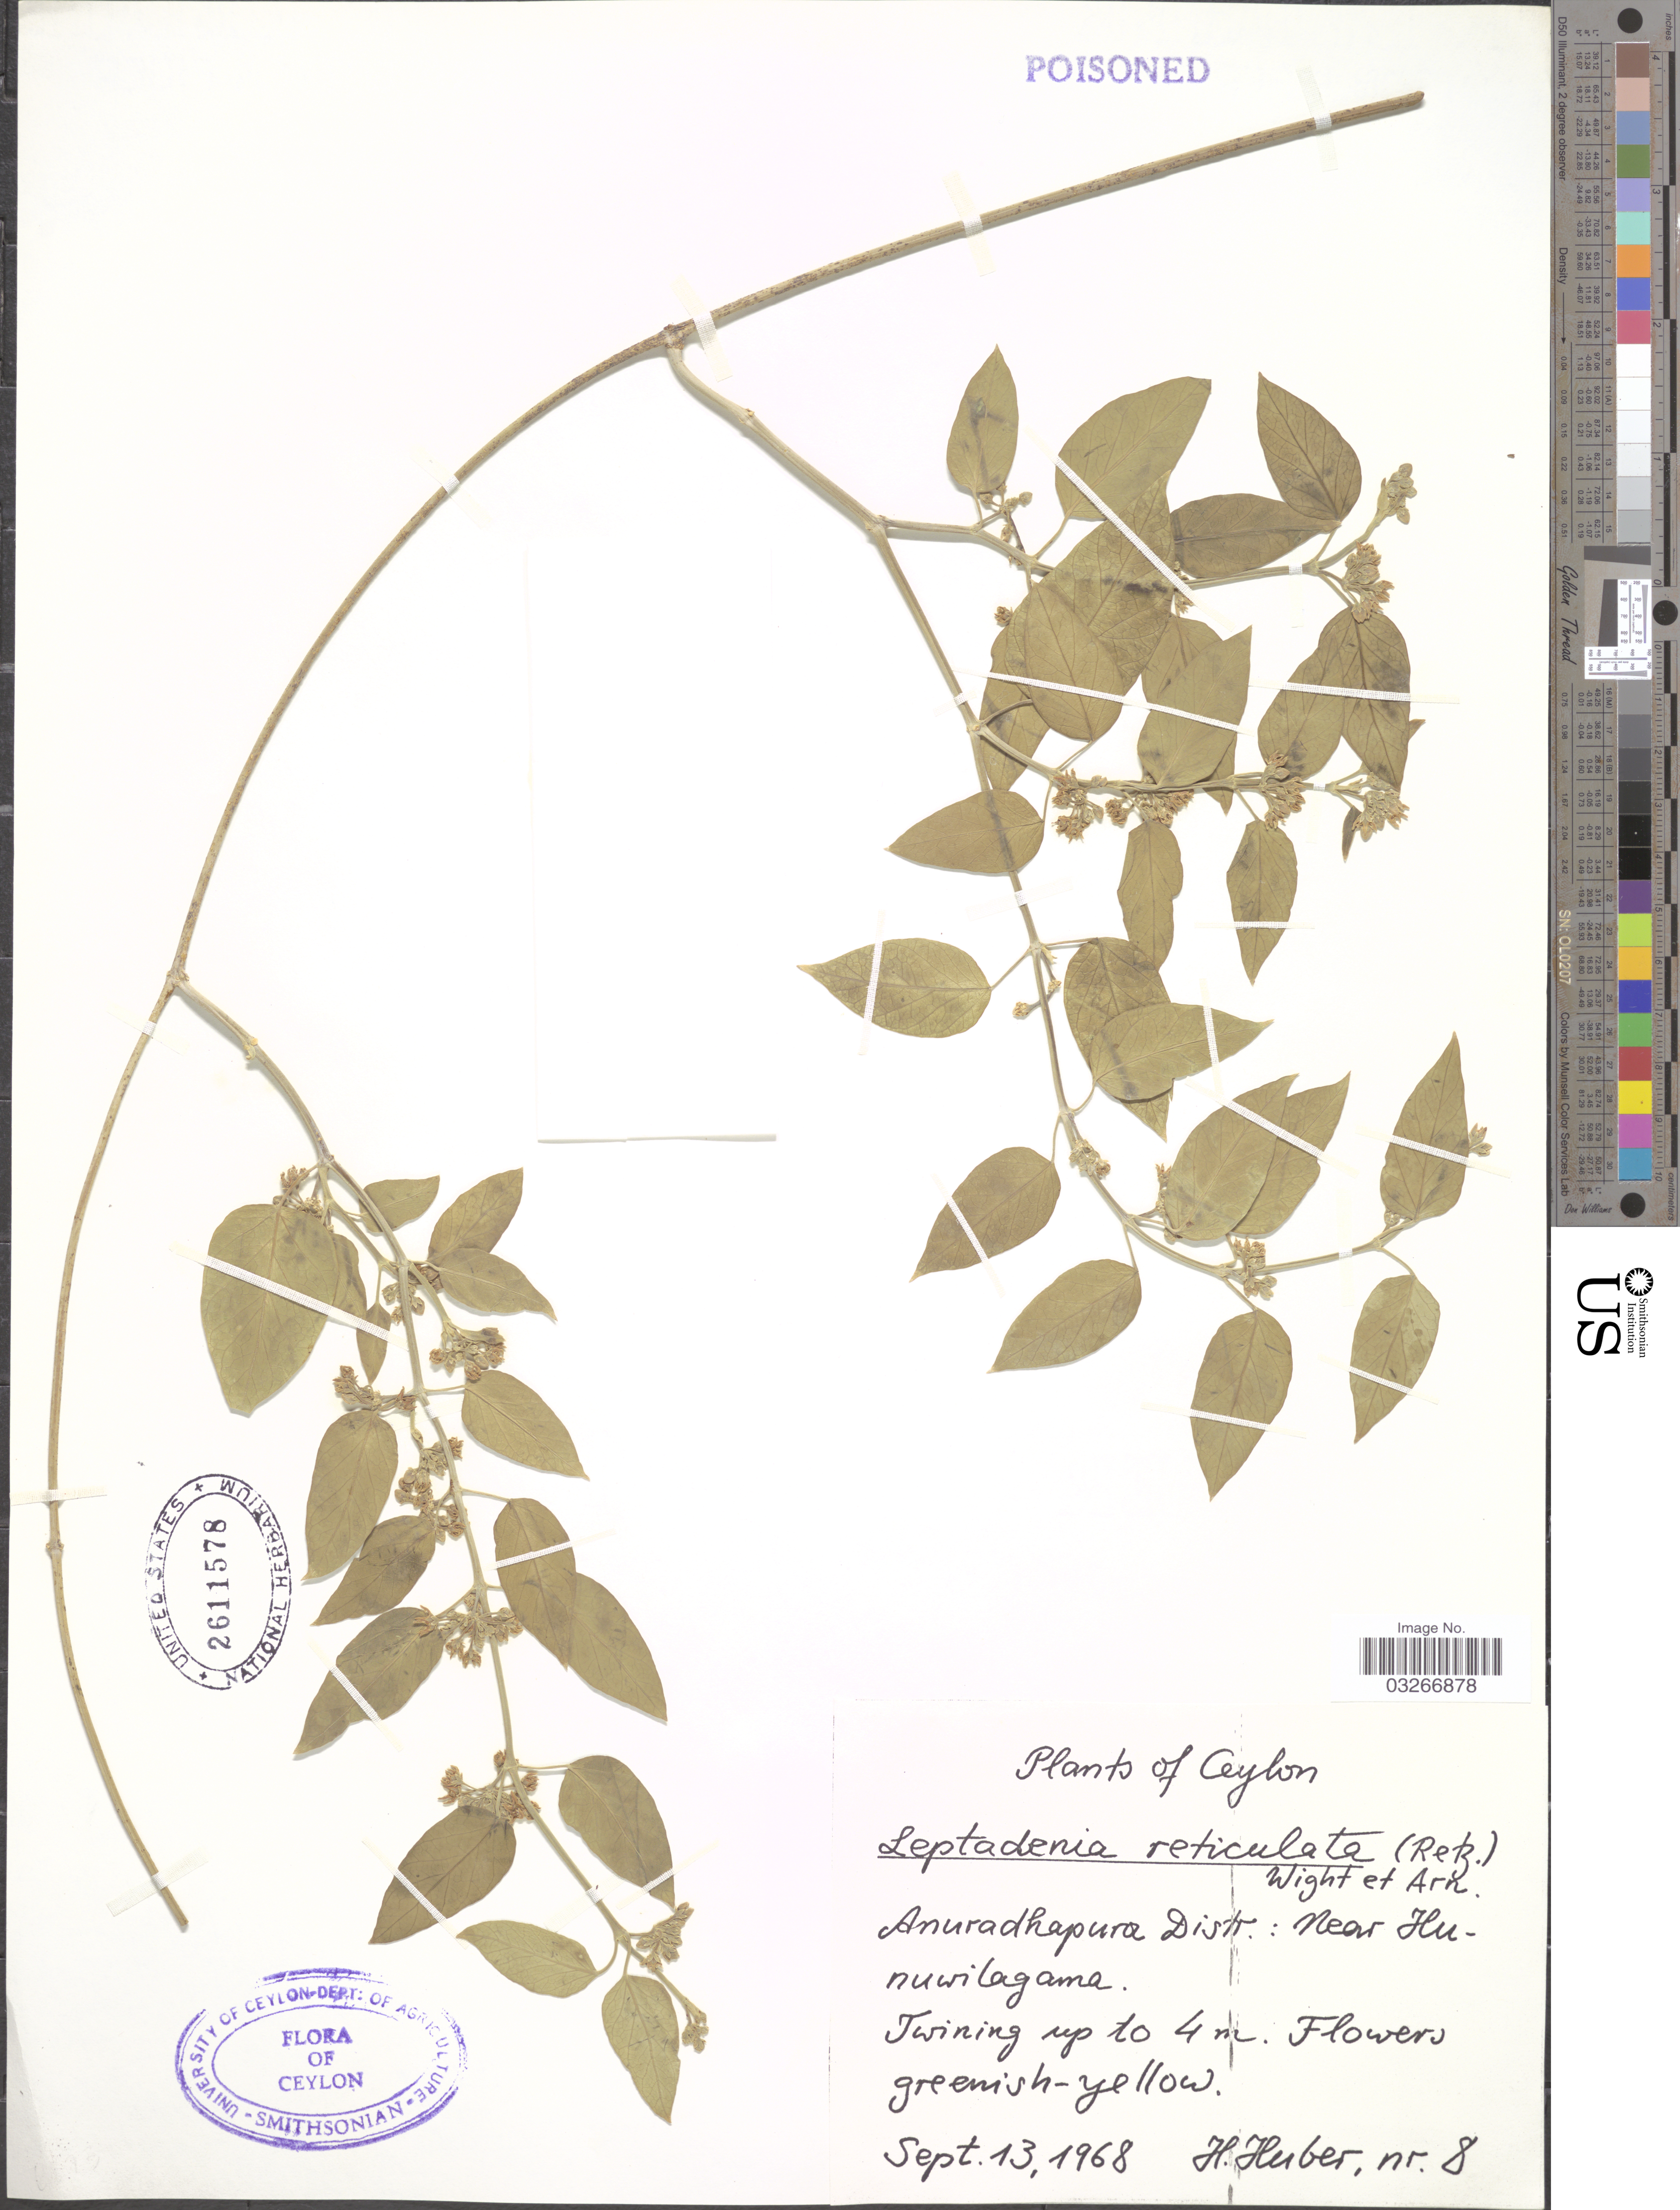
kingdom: Plantae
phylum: Tracheophyta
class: Magnoliopsida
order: Gentianales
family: Apocynaceae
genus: Leptadenia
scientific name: Leptadenia reticulata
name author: (Retz.) Wight & Arn.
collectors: H. Huber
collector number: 8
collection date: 1968-09-13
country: Sri Lanka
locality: Ceylon, Anuradhapura Distr.: Near Hunuwilagama.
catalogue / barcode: US 2611578